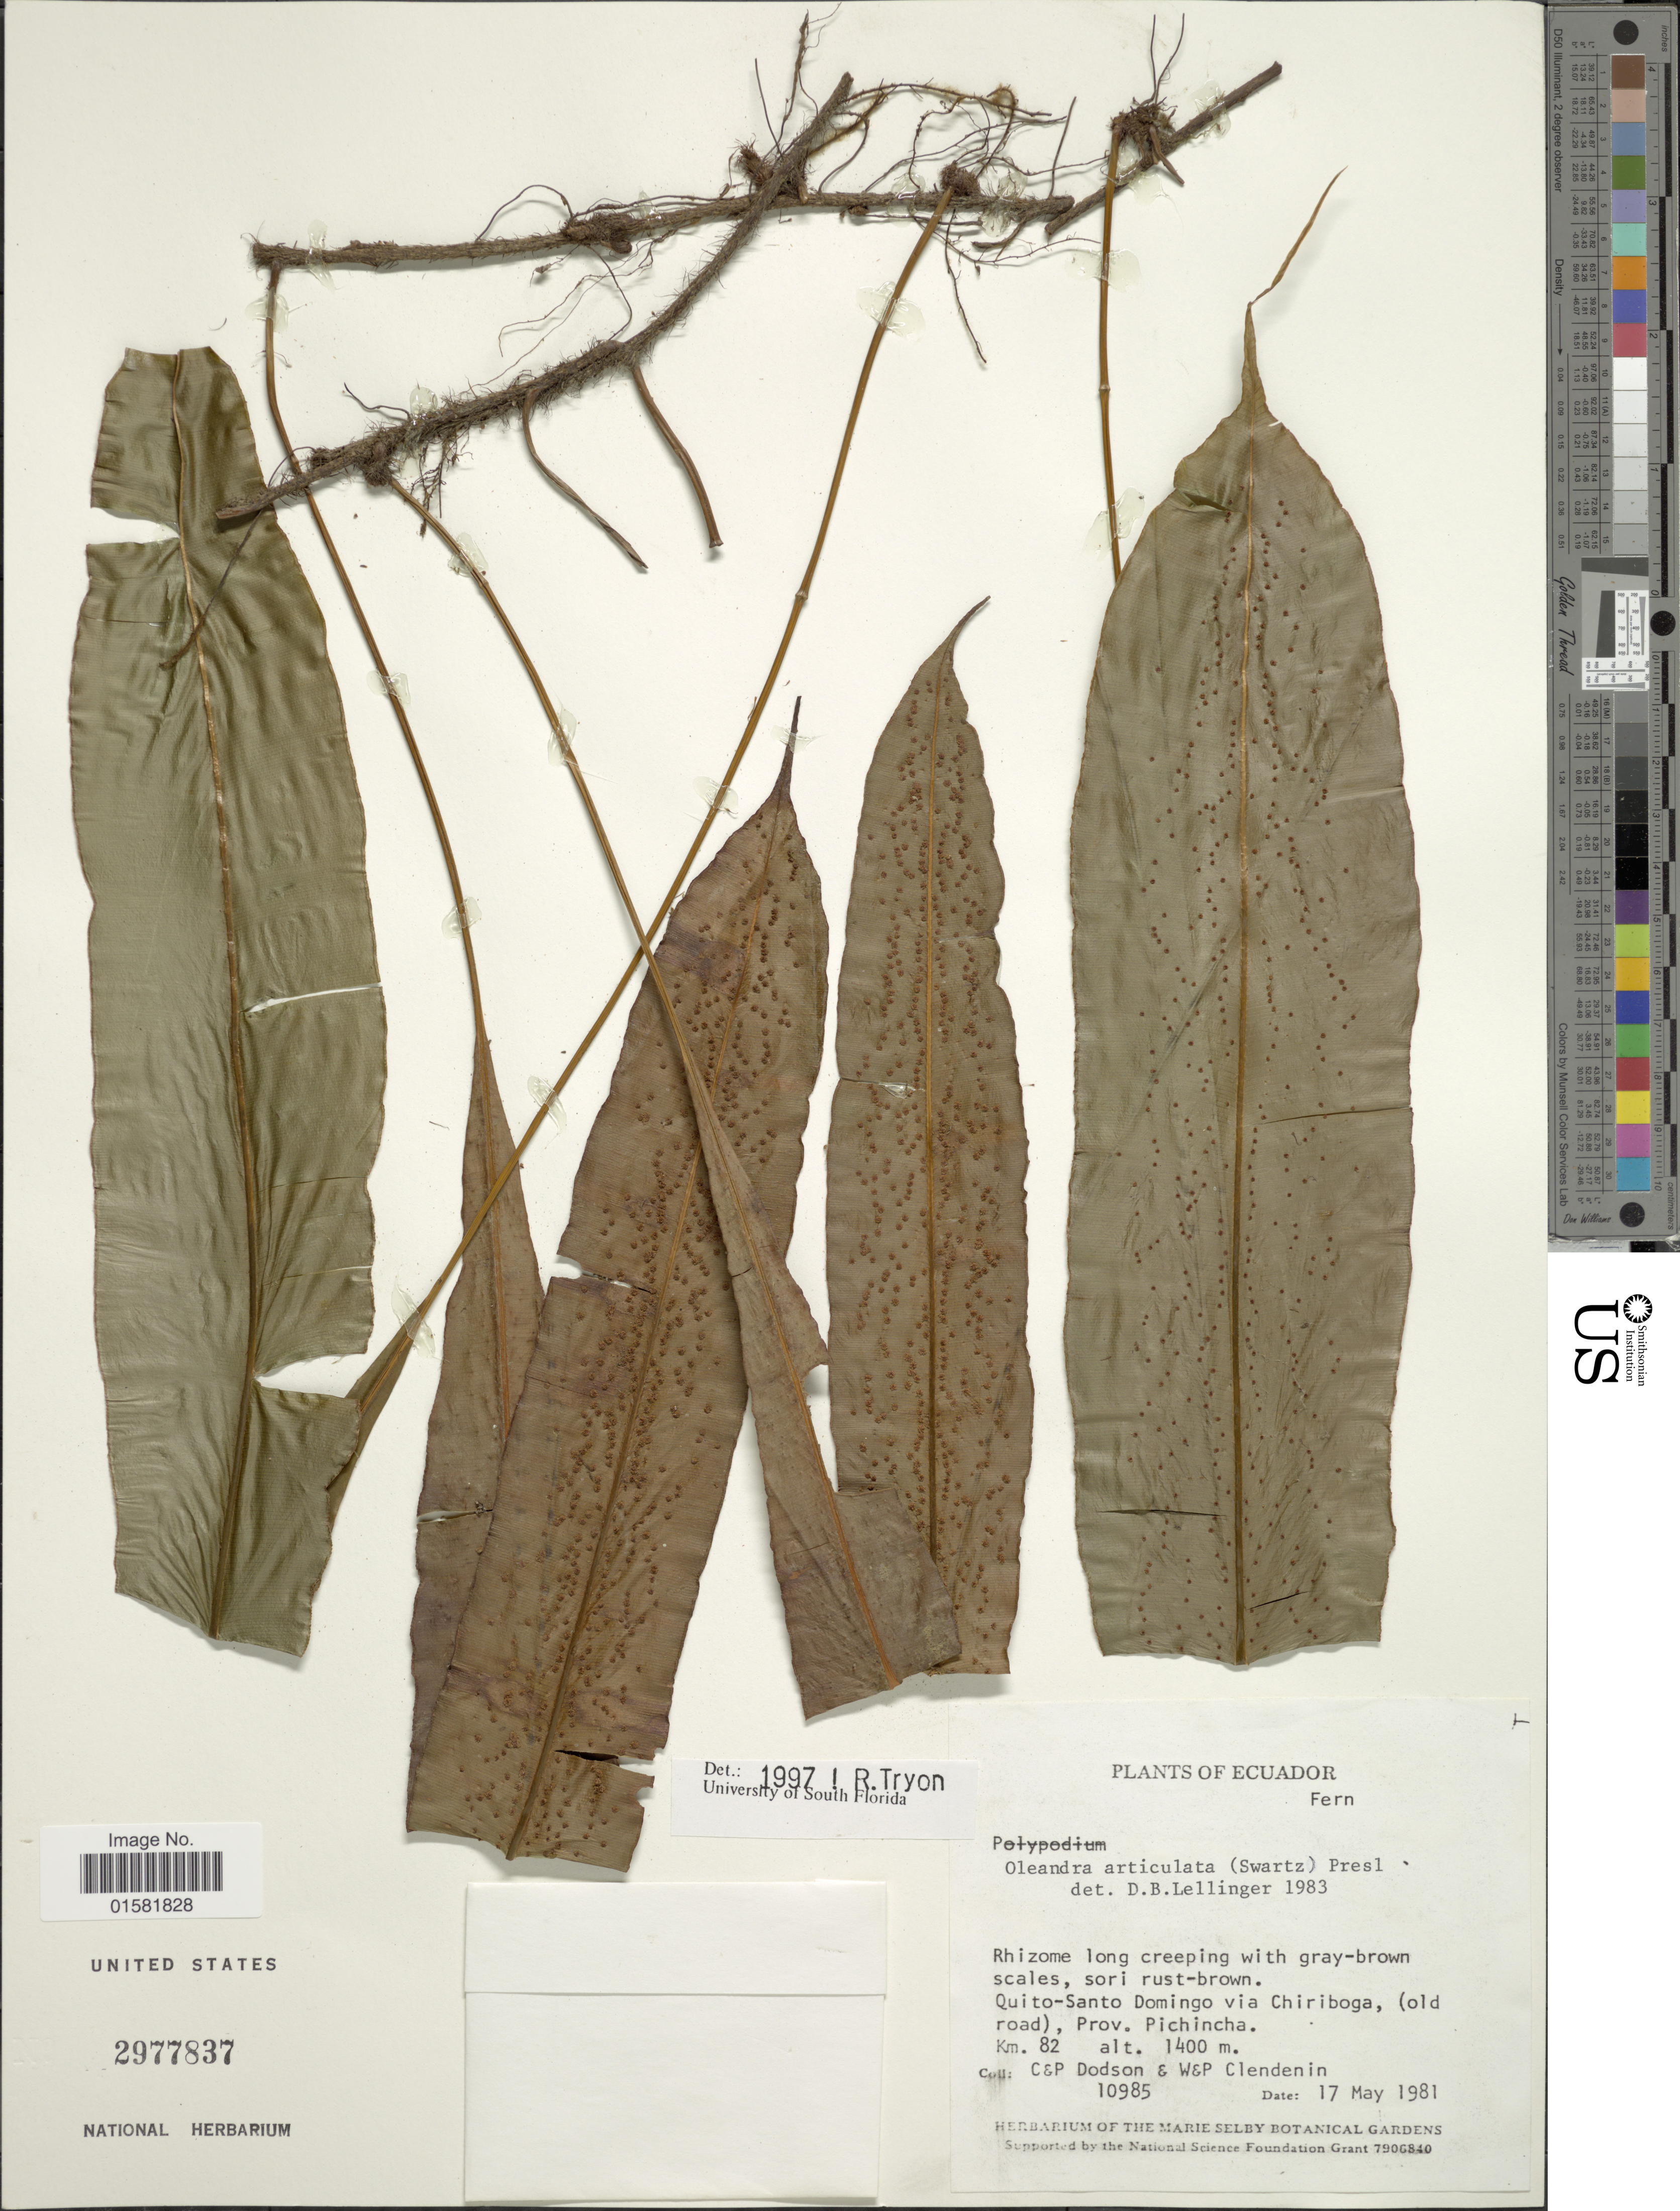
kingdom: Plantae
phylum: Tracheophyta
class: Polypodiopsida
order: Polypodiales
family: Oleandraceae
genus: Oleandra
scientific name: Oleandra articulata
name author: (Sw.) C. Presl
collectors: C. Dodson, P. M. Dodson, W. Clendenin & P. Clendenin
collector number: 10985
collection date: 1981-05-17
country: Ecuador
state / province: Pichincha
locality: Ecuador, Quito-Santo Domingo via Chiriboga, (old road), Km, 82 Prov. Pichincha.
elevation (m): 1400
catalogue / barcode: US 2977837